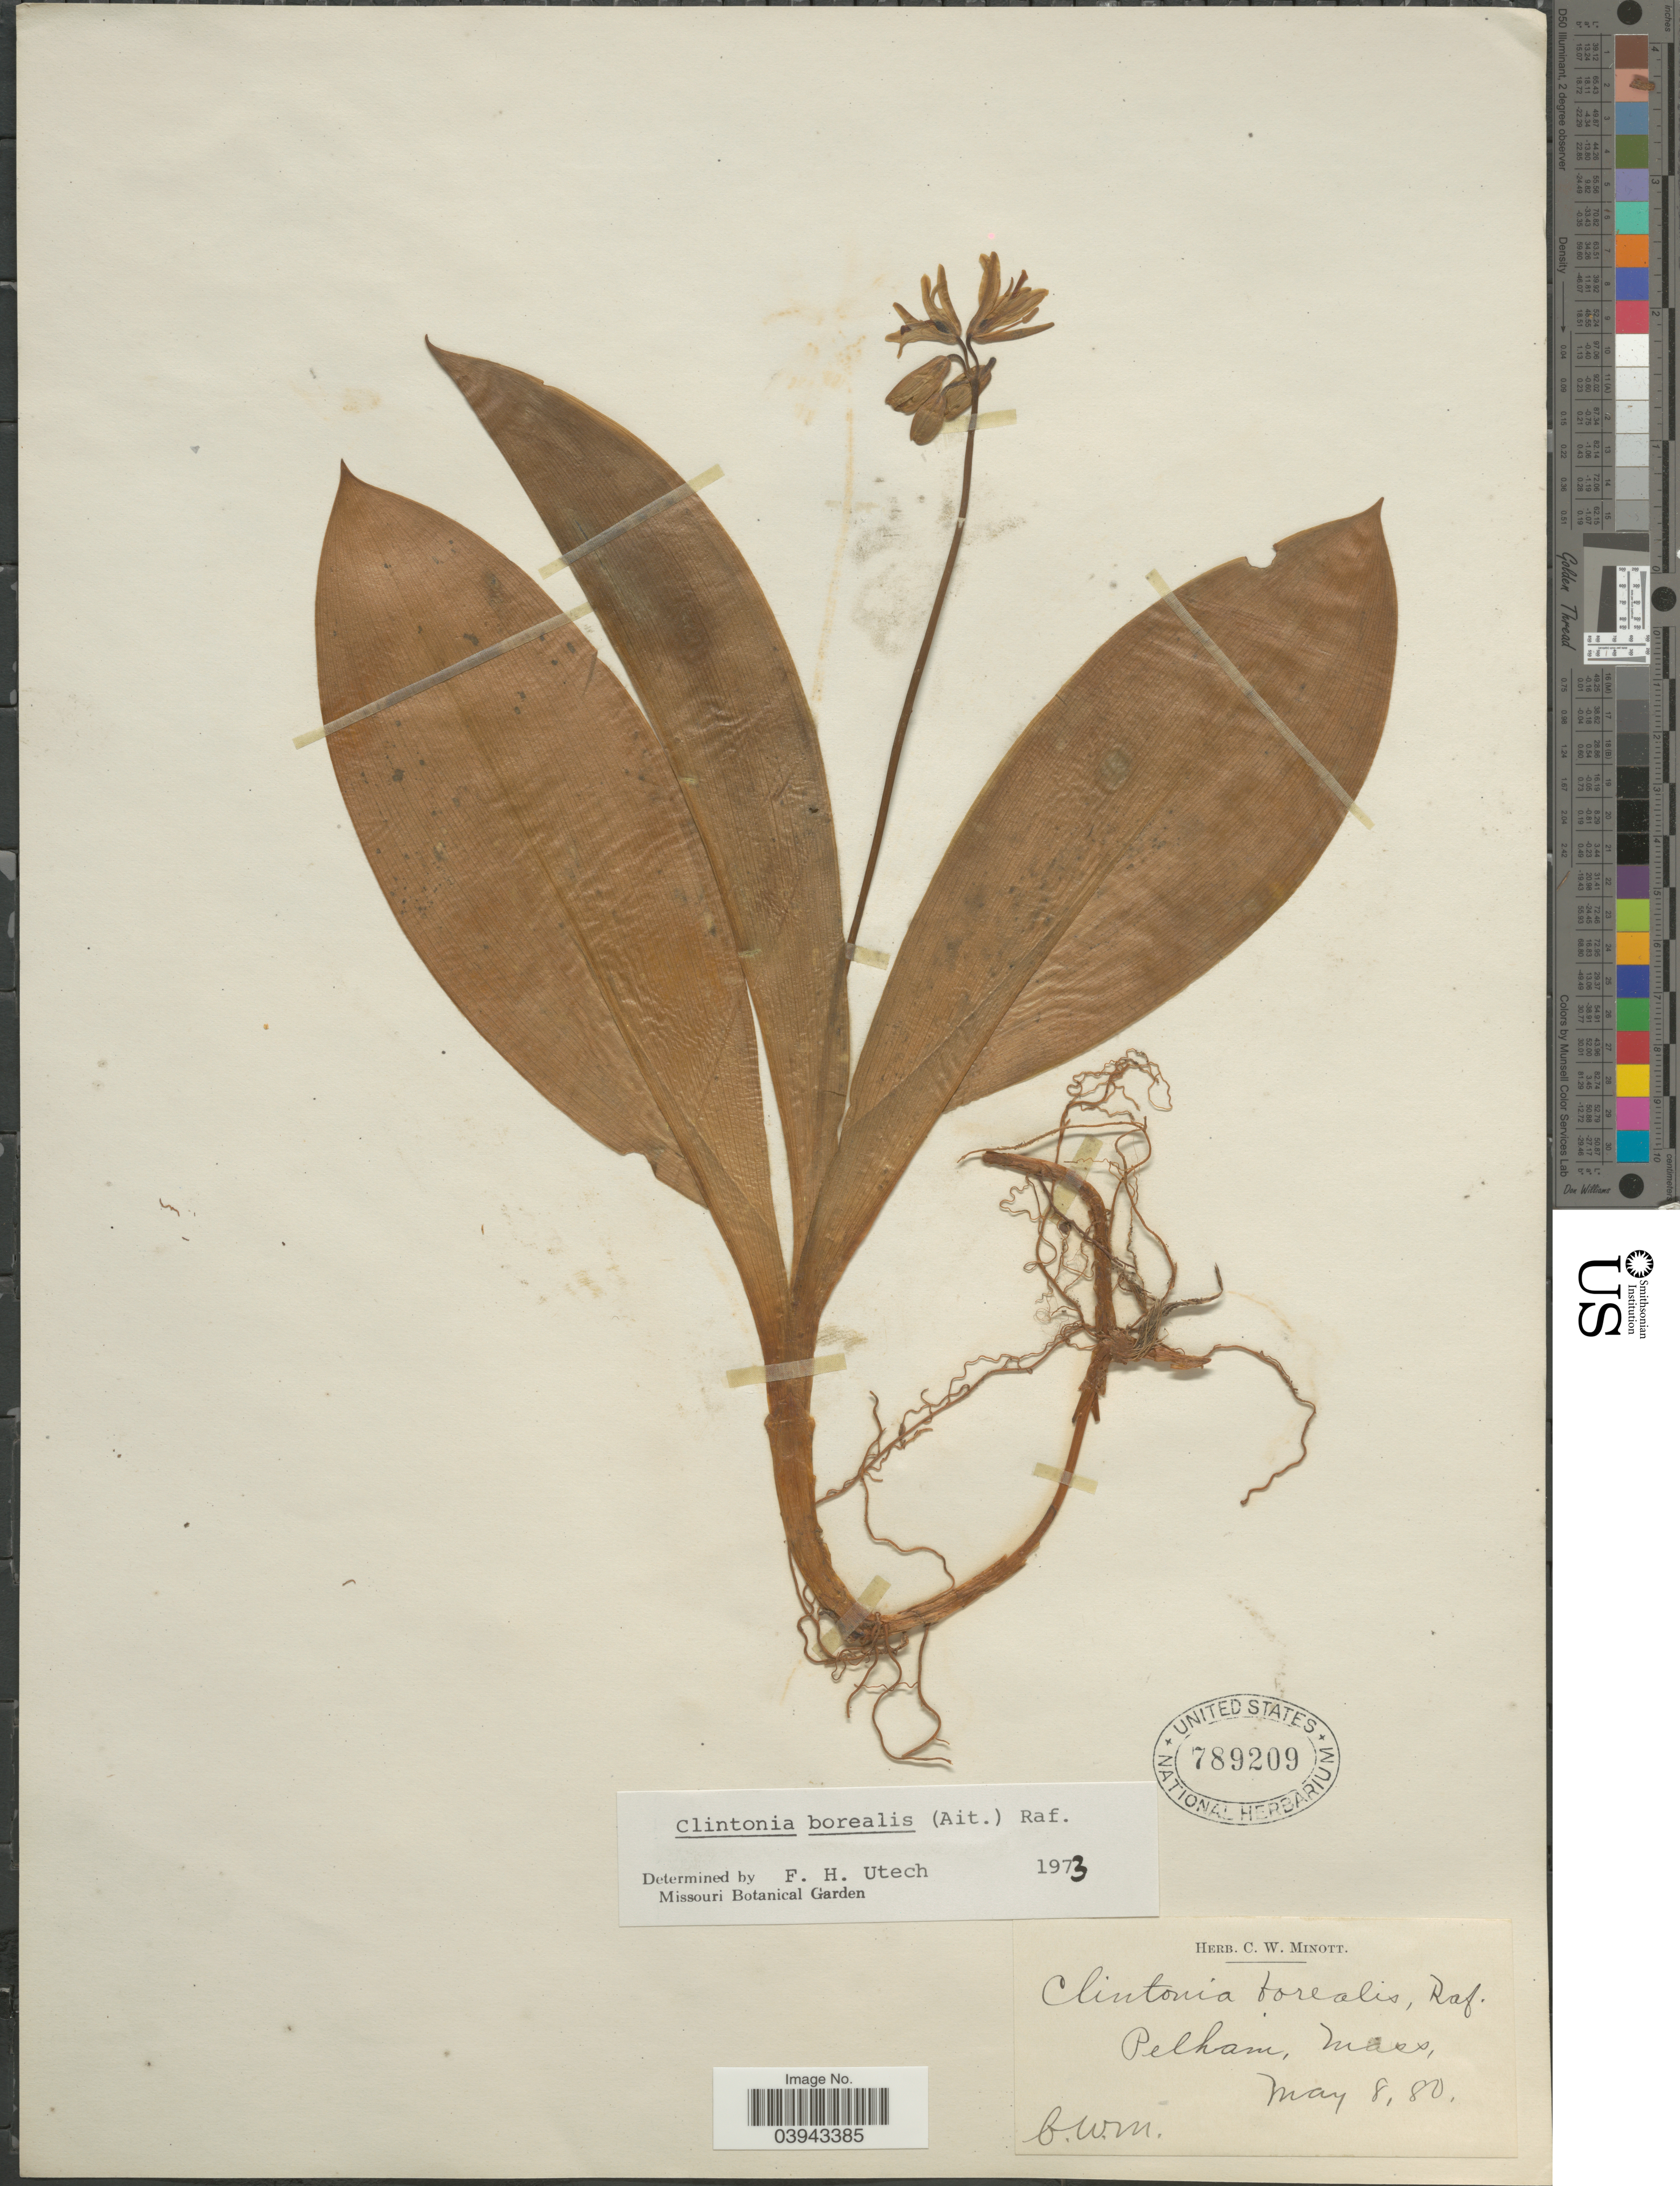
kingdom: Plantae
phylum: Tracheophyta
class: Liliopsida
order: Liliales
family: Liliaceae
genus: Clintonia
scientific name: Clintonia borealis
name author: (Aiton) Raf.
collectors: C. Minott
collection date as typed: Transcribed d/m/y: 8/5/80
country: United States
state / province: Massachusetts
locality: Pelham.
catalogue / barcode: US 789209